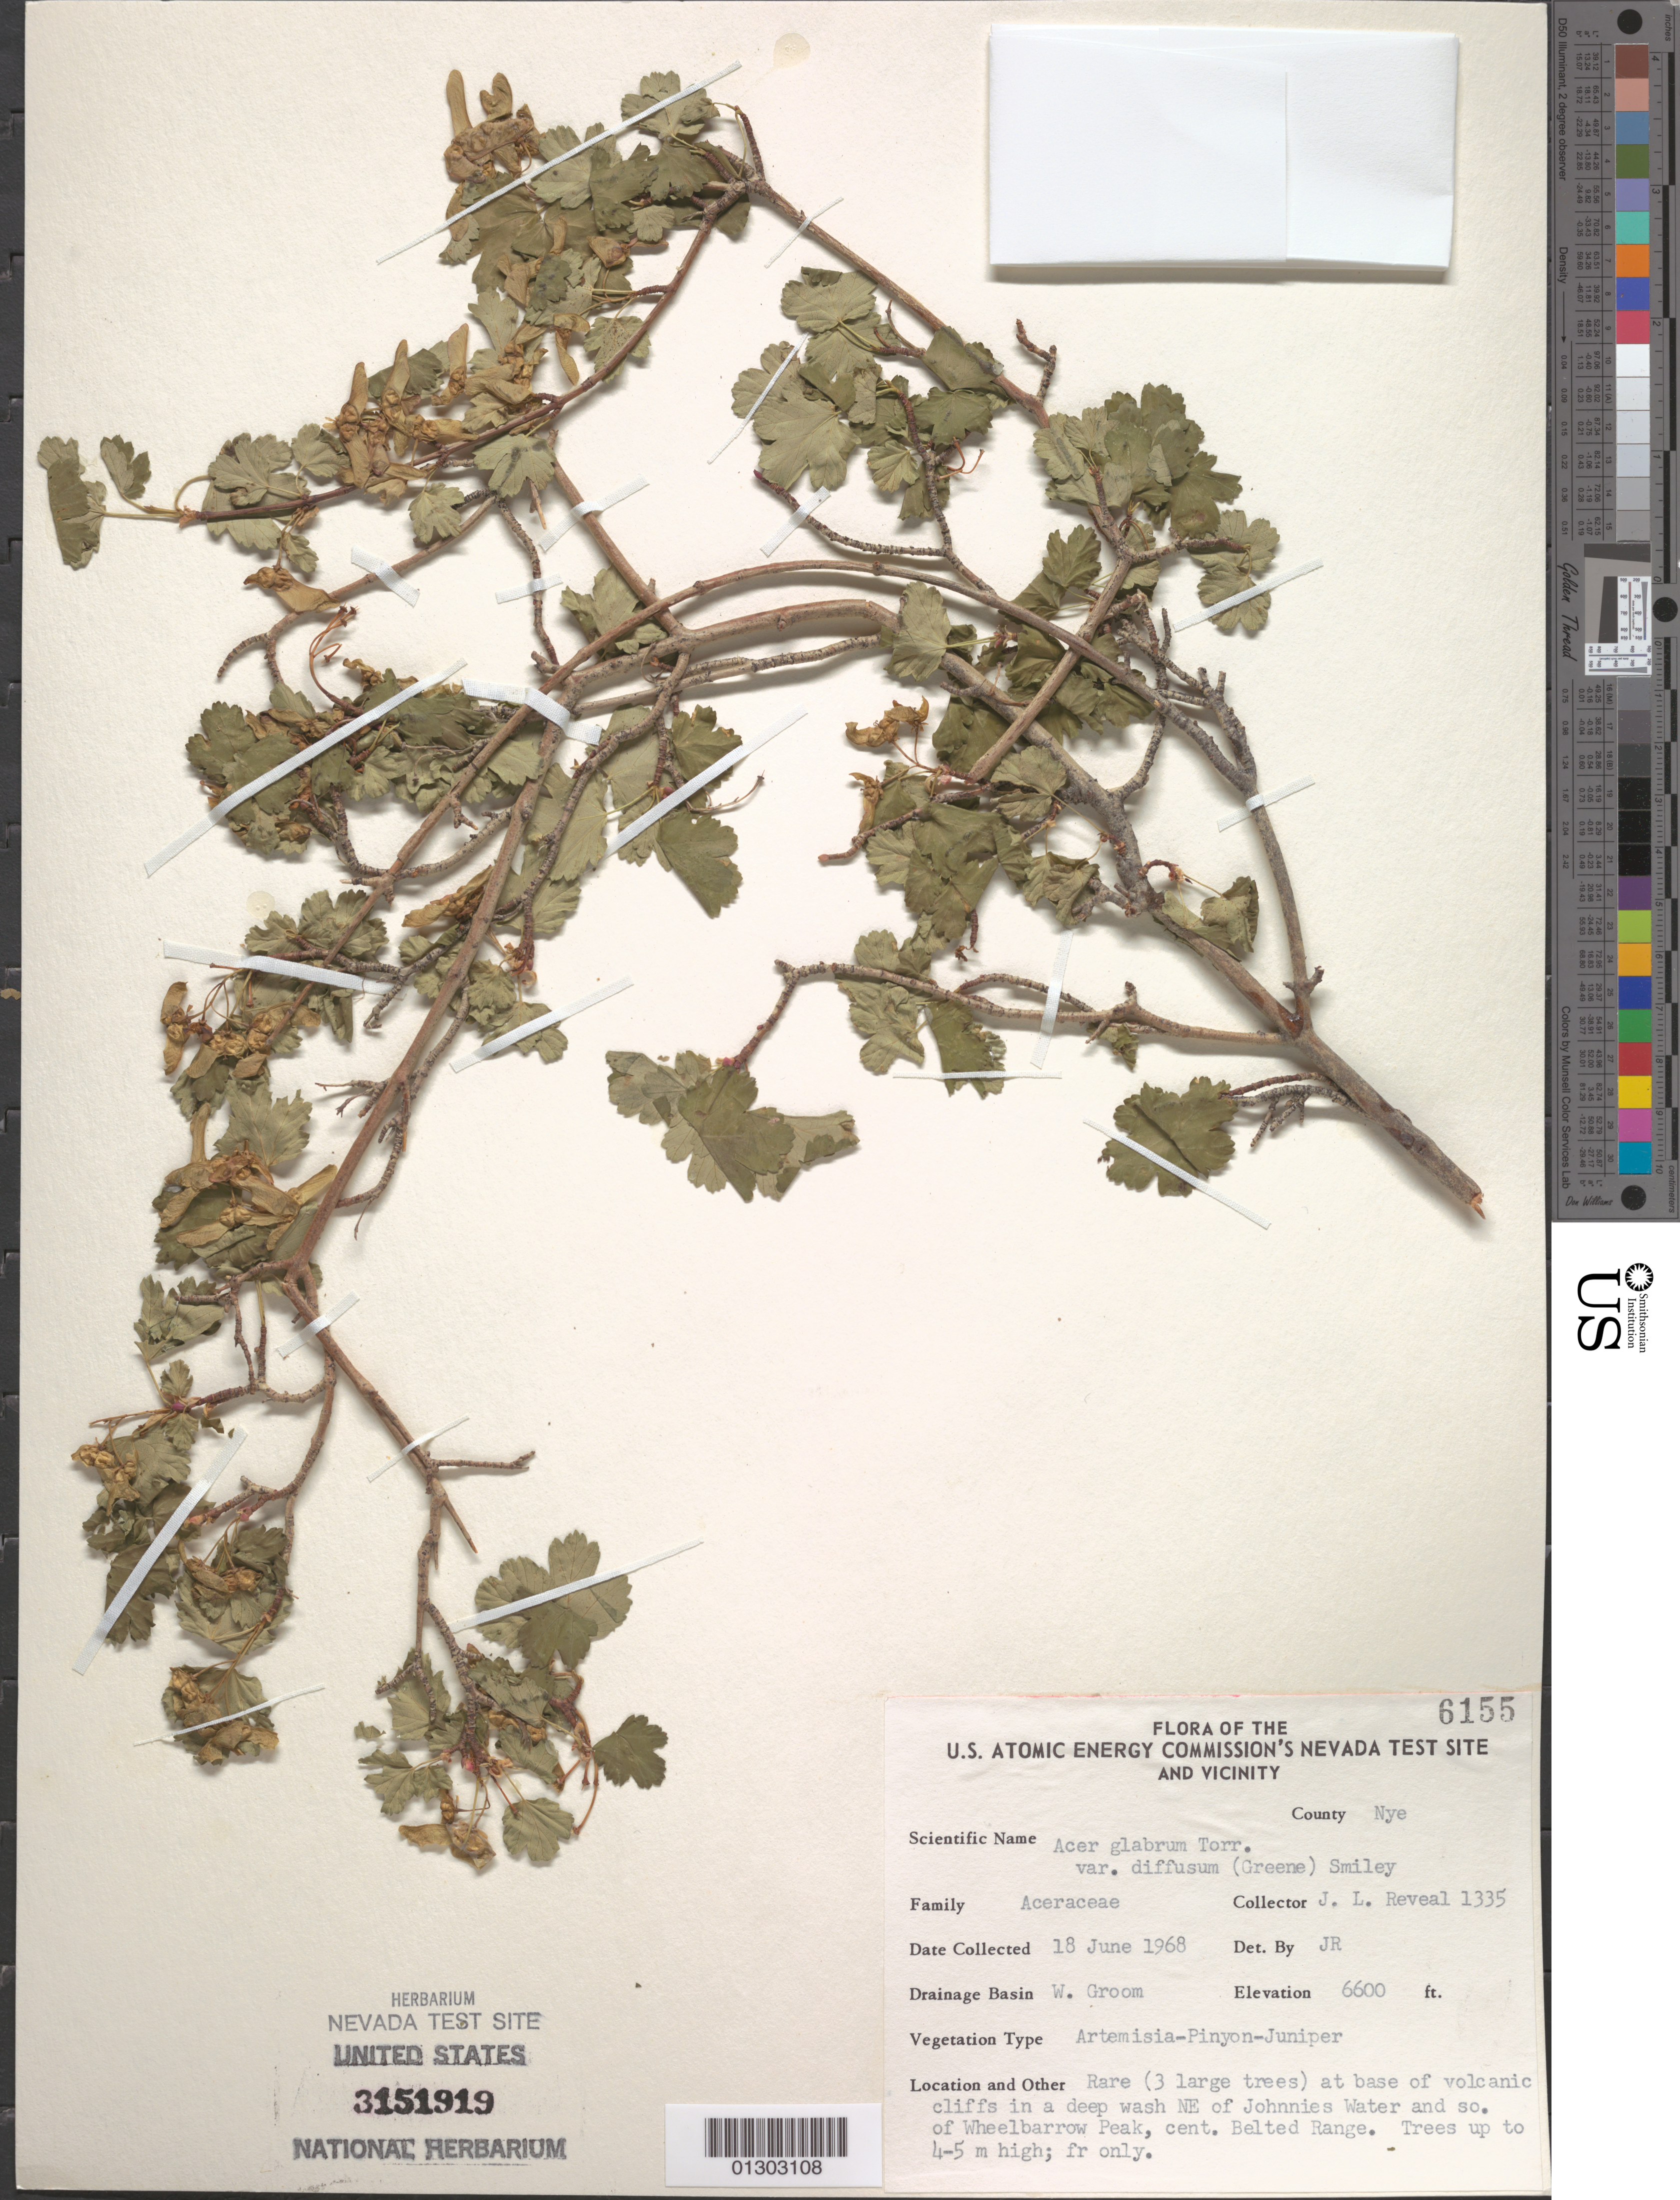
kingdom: Plantae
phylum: Tracheophyta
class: Magnoliopsida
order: Sapindales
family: Sapindaceae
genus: Acer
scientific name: Acer glabrum subsp. diffusum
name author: (Greene) A.E. Murray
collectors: J. L. Reveal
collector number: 1335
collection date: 1968-06-18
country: United States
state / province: Nevada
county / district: Nye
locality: Nevada Test Site. Nye County, W. Groom drainage basin, NE of Johnnies Water and S of Wheelbarrow Peak, cent. Belted Range.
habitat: Artemisia-Pinyon-Juniper vegetation, at base of volcanic cliffs in a deep wash.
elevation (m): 2012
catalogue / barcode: US 3151919